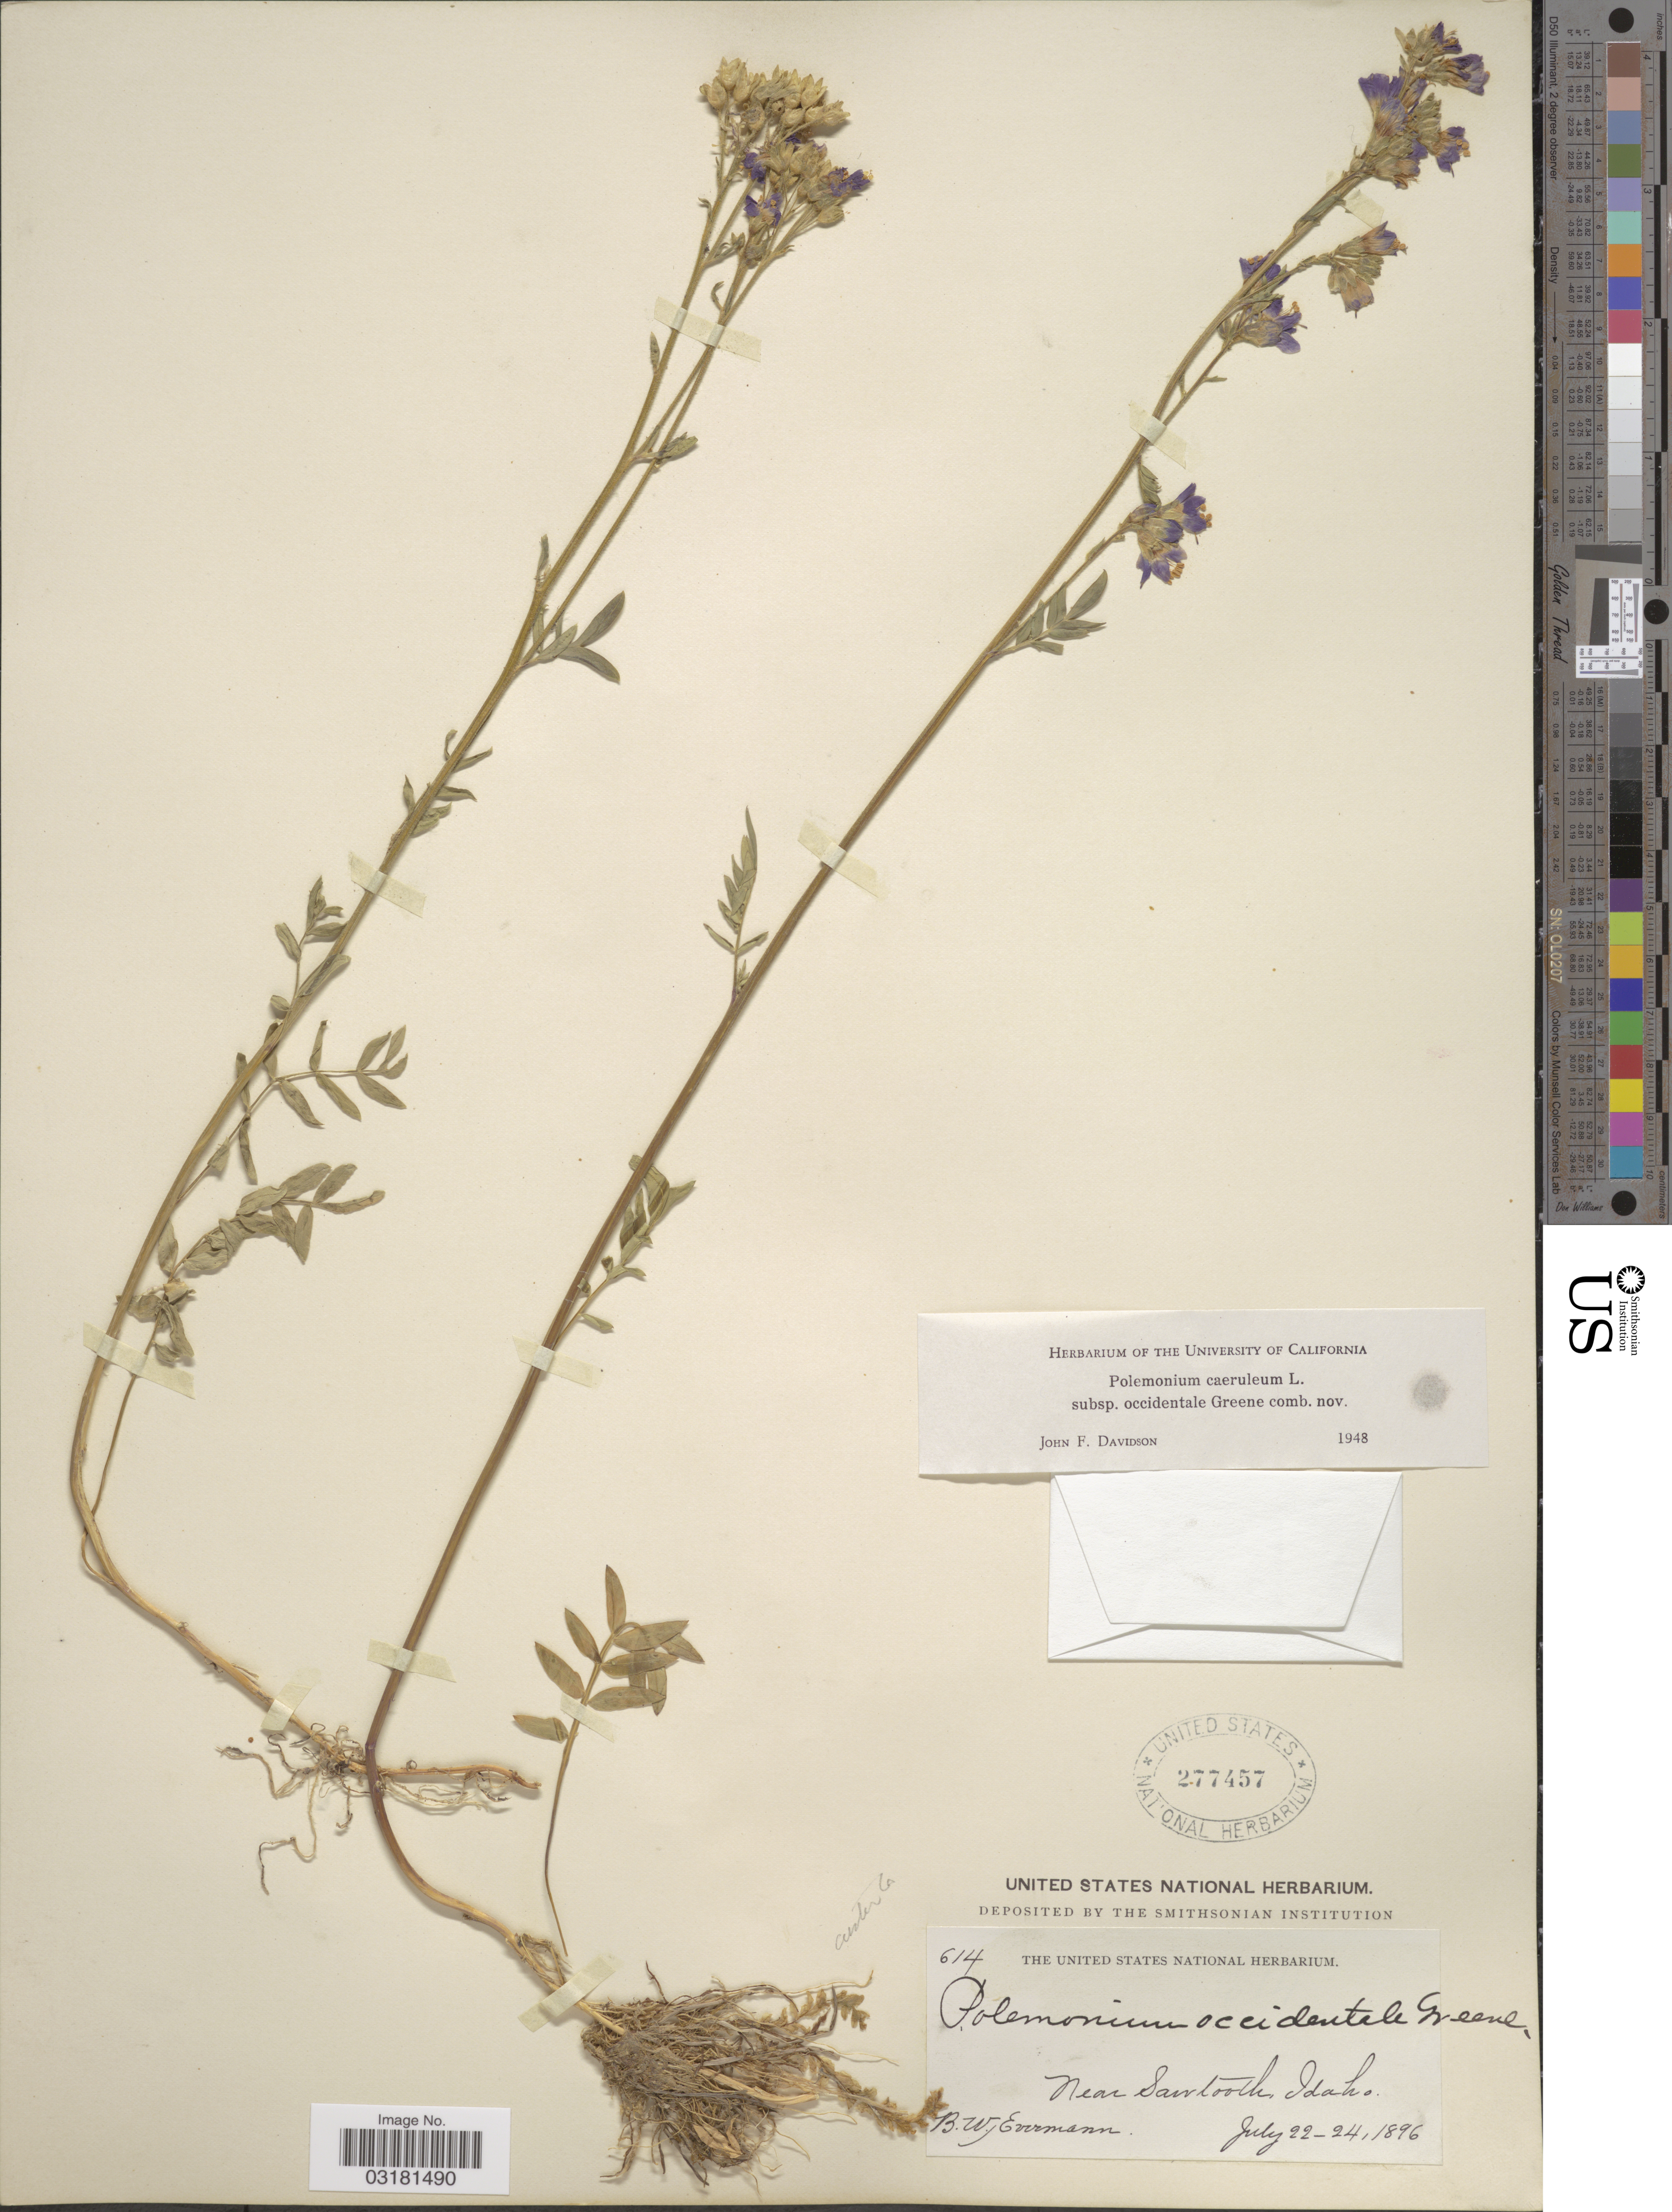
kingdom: Plantae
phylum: Tracheophyta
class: Magnoliopsida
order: Ericales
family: Polemoniaceae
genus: Polemonium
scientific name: Polemonium occidentale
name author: Greene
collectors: B. W. Evermann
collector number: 614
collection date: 1896-07-22/1896-07-24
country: United States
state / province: Idaho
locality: Near Sawtooth.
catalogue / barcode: US 277457